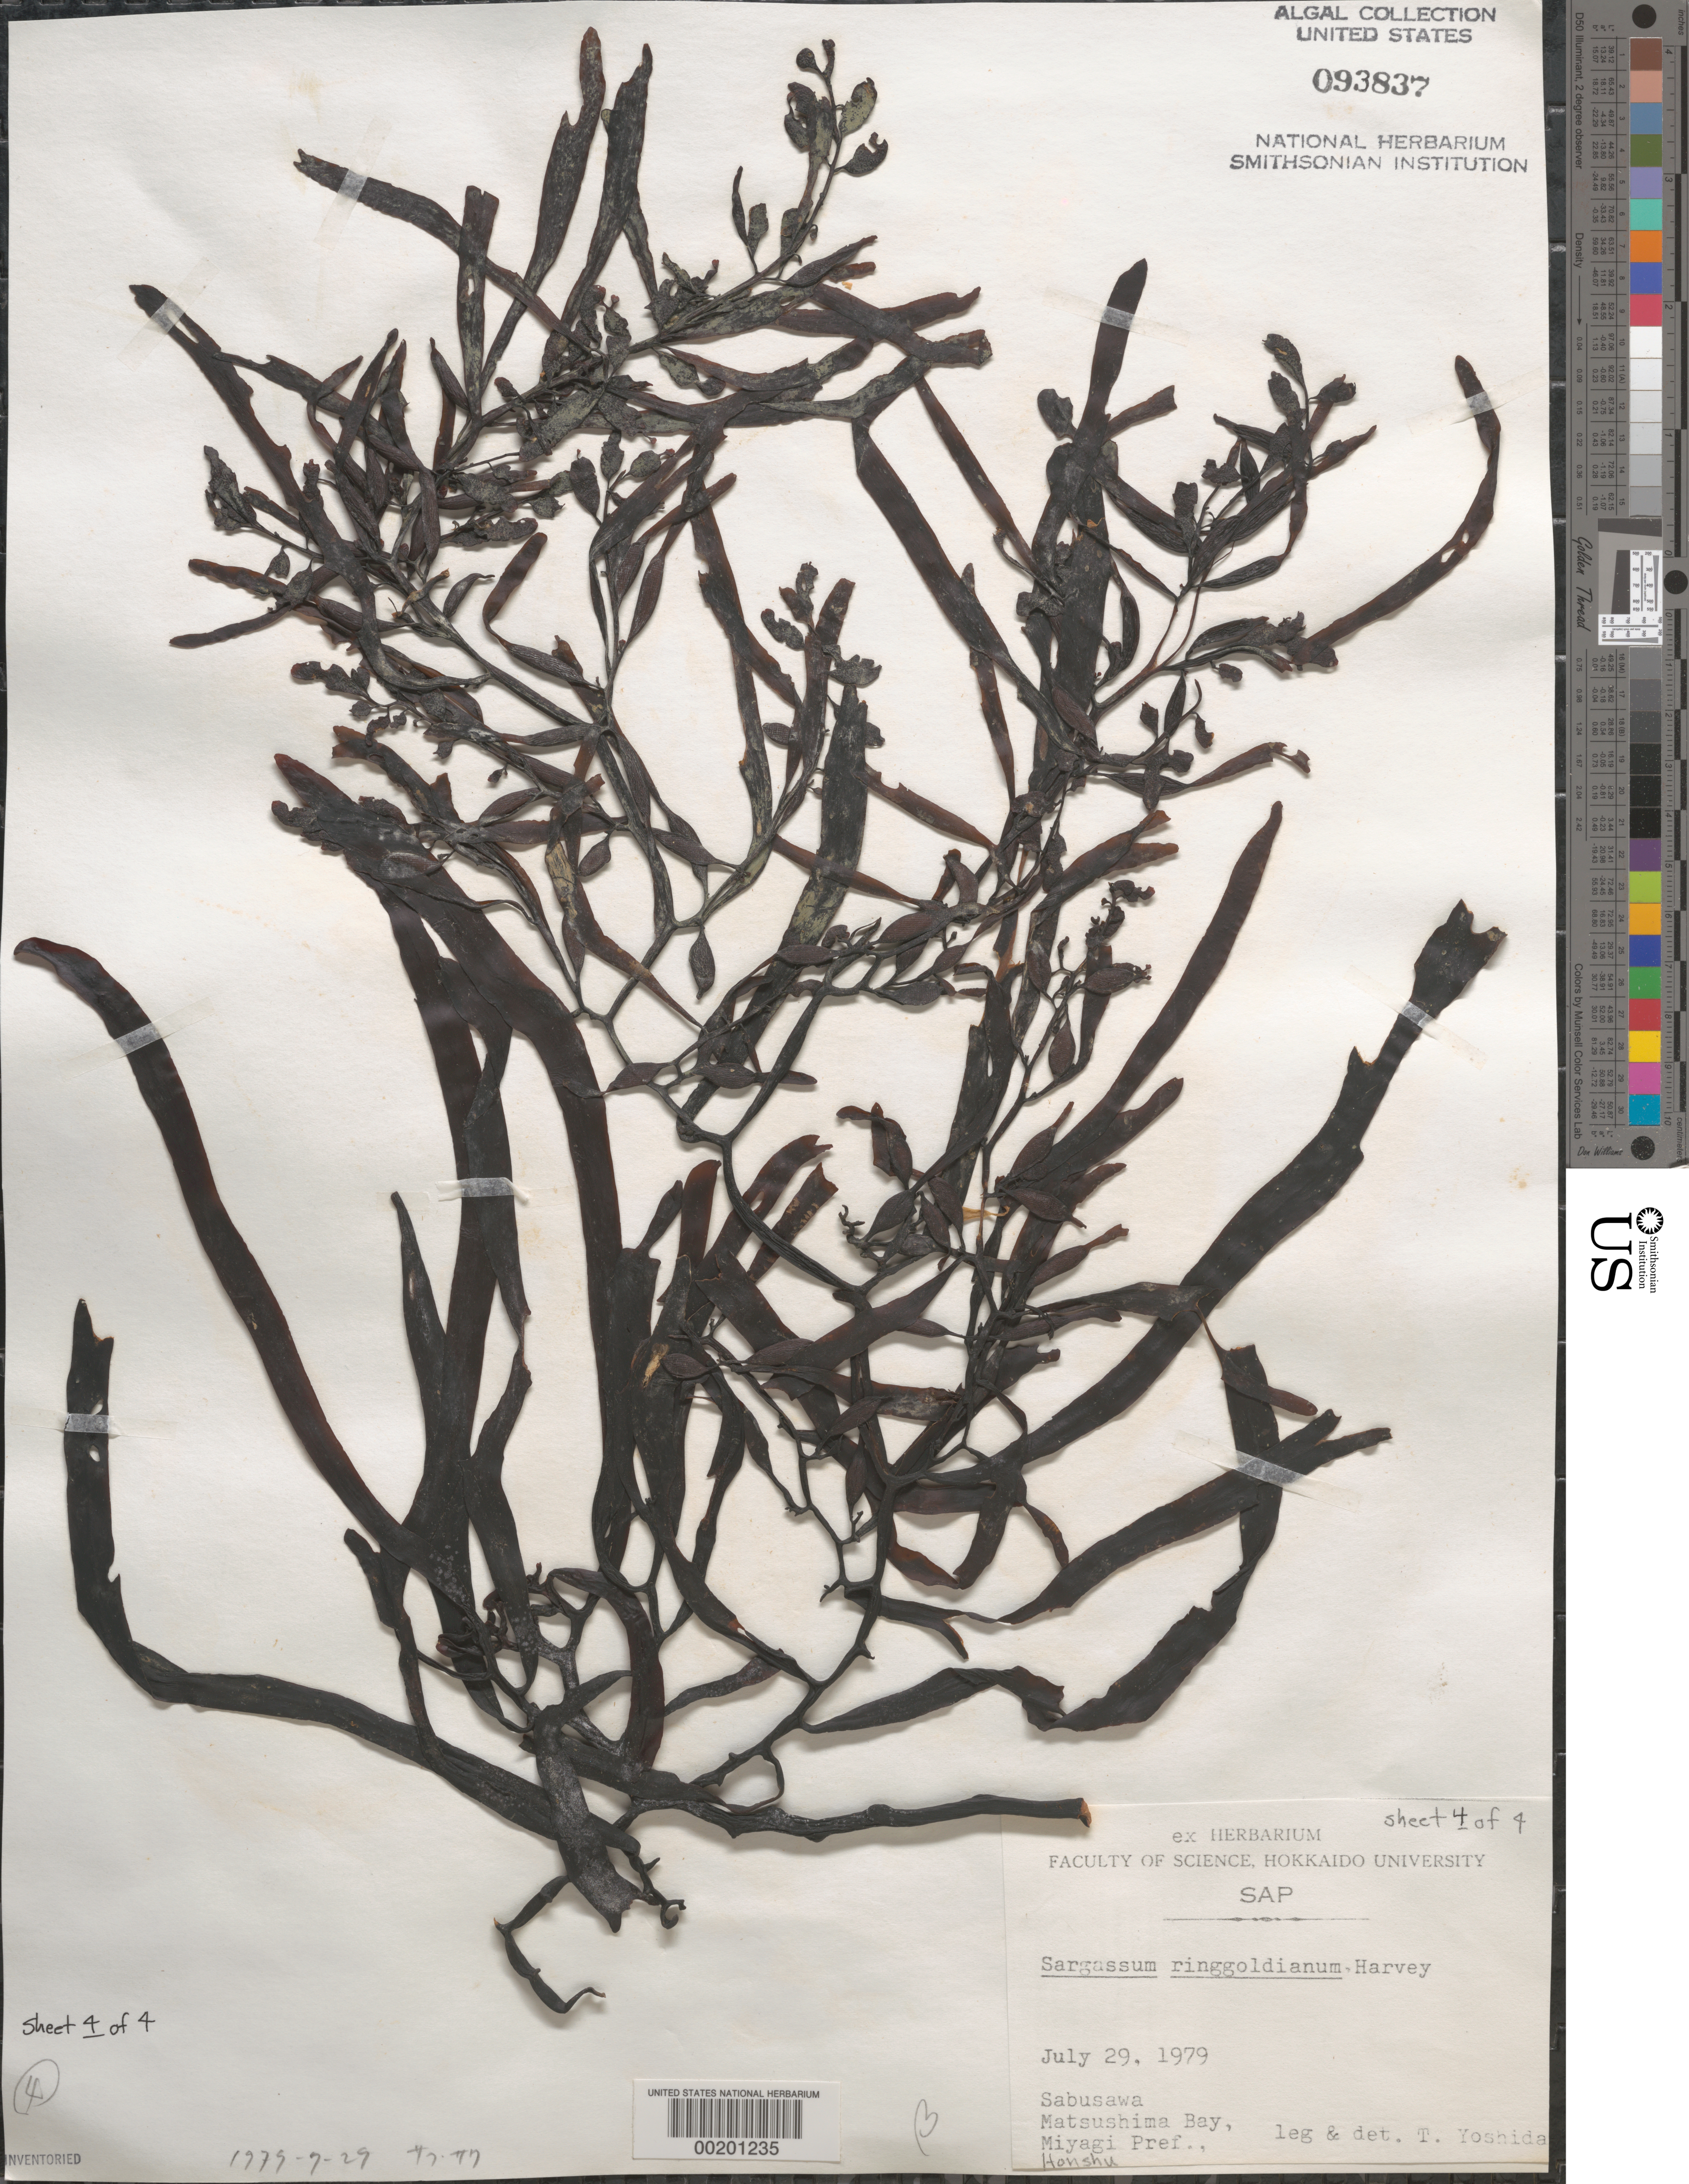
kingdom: Chromista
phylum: Ochrophyta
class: Phaeophyceae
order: Fucales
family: Sargassaceae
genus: Sargassum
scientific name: Sargassum ringgoldianum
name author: Harv.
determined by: Yoshida, T.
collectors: T. Yoshida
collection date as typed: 29 Jul 1979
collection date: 1979-07-29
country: Japan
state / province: Miyagi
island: Sabusawa-jima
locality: Matsushima Bay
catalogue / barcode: US 93837